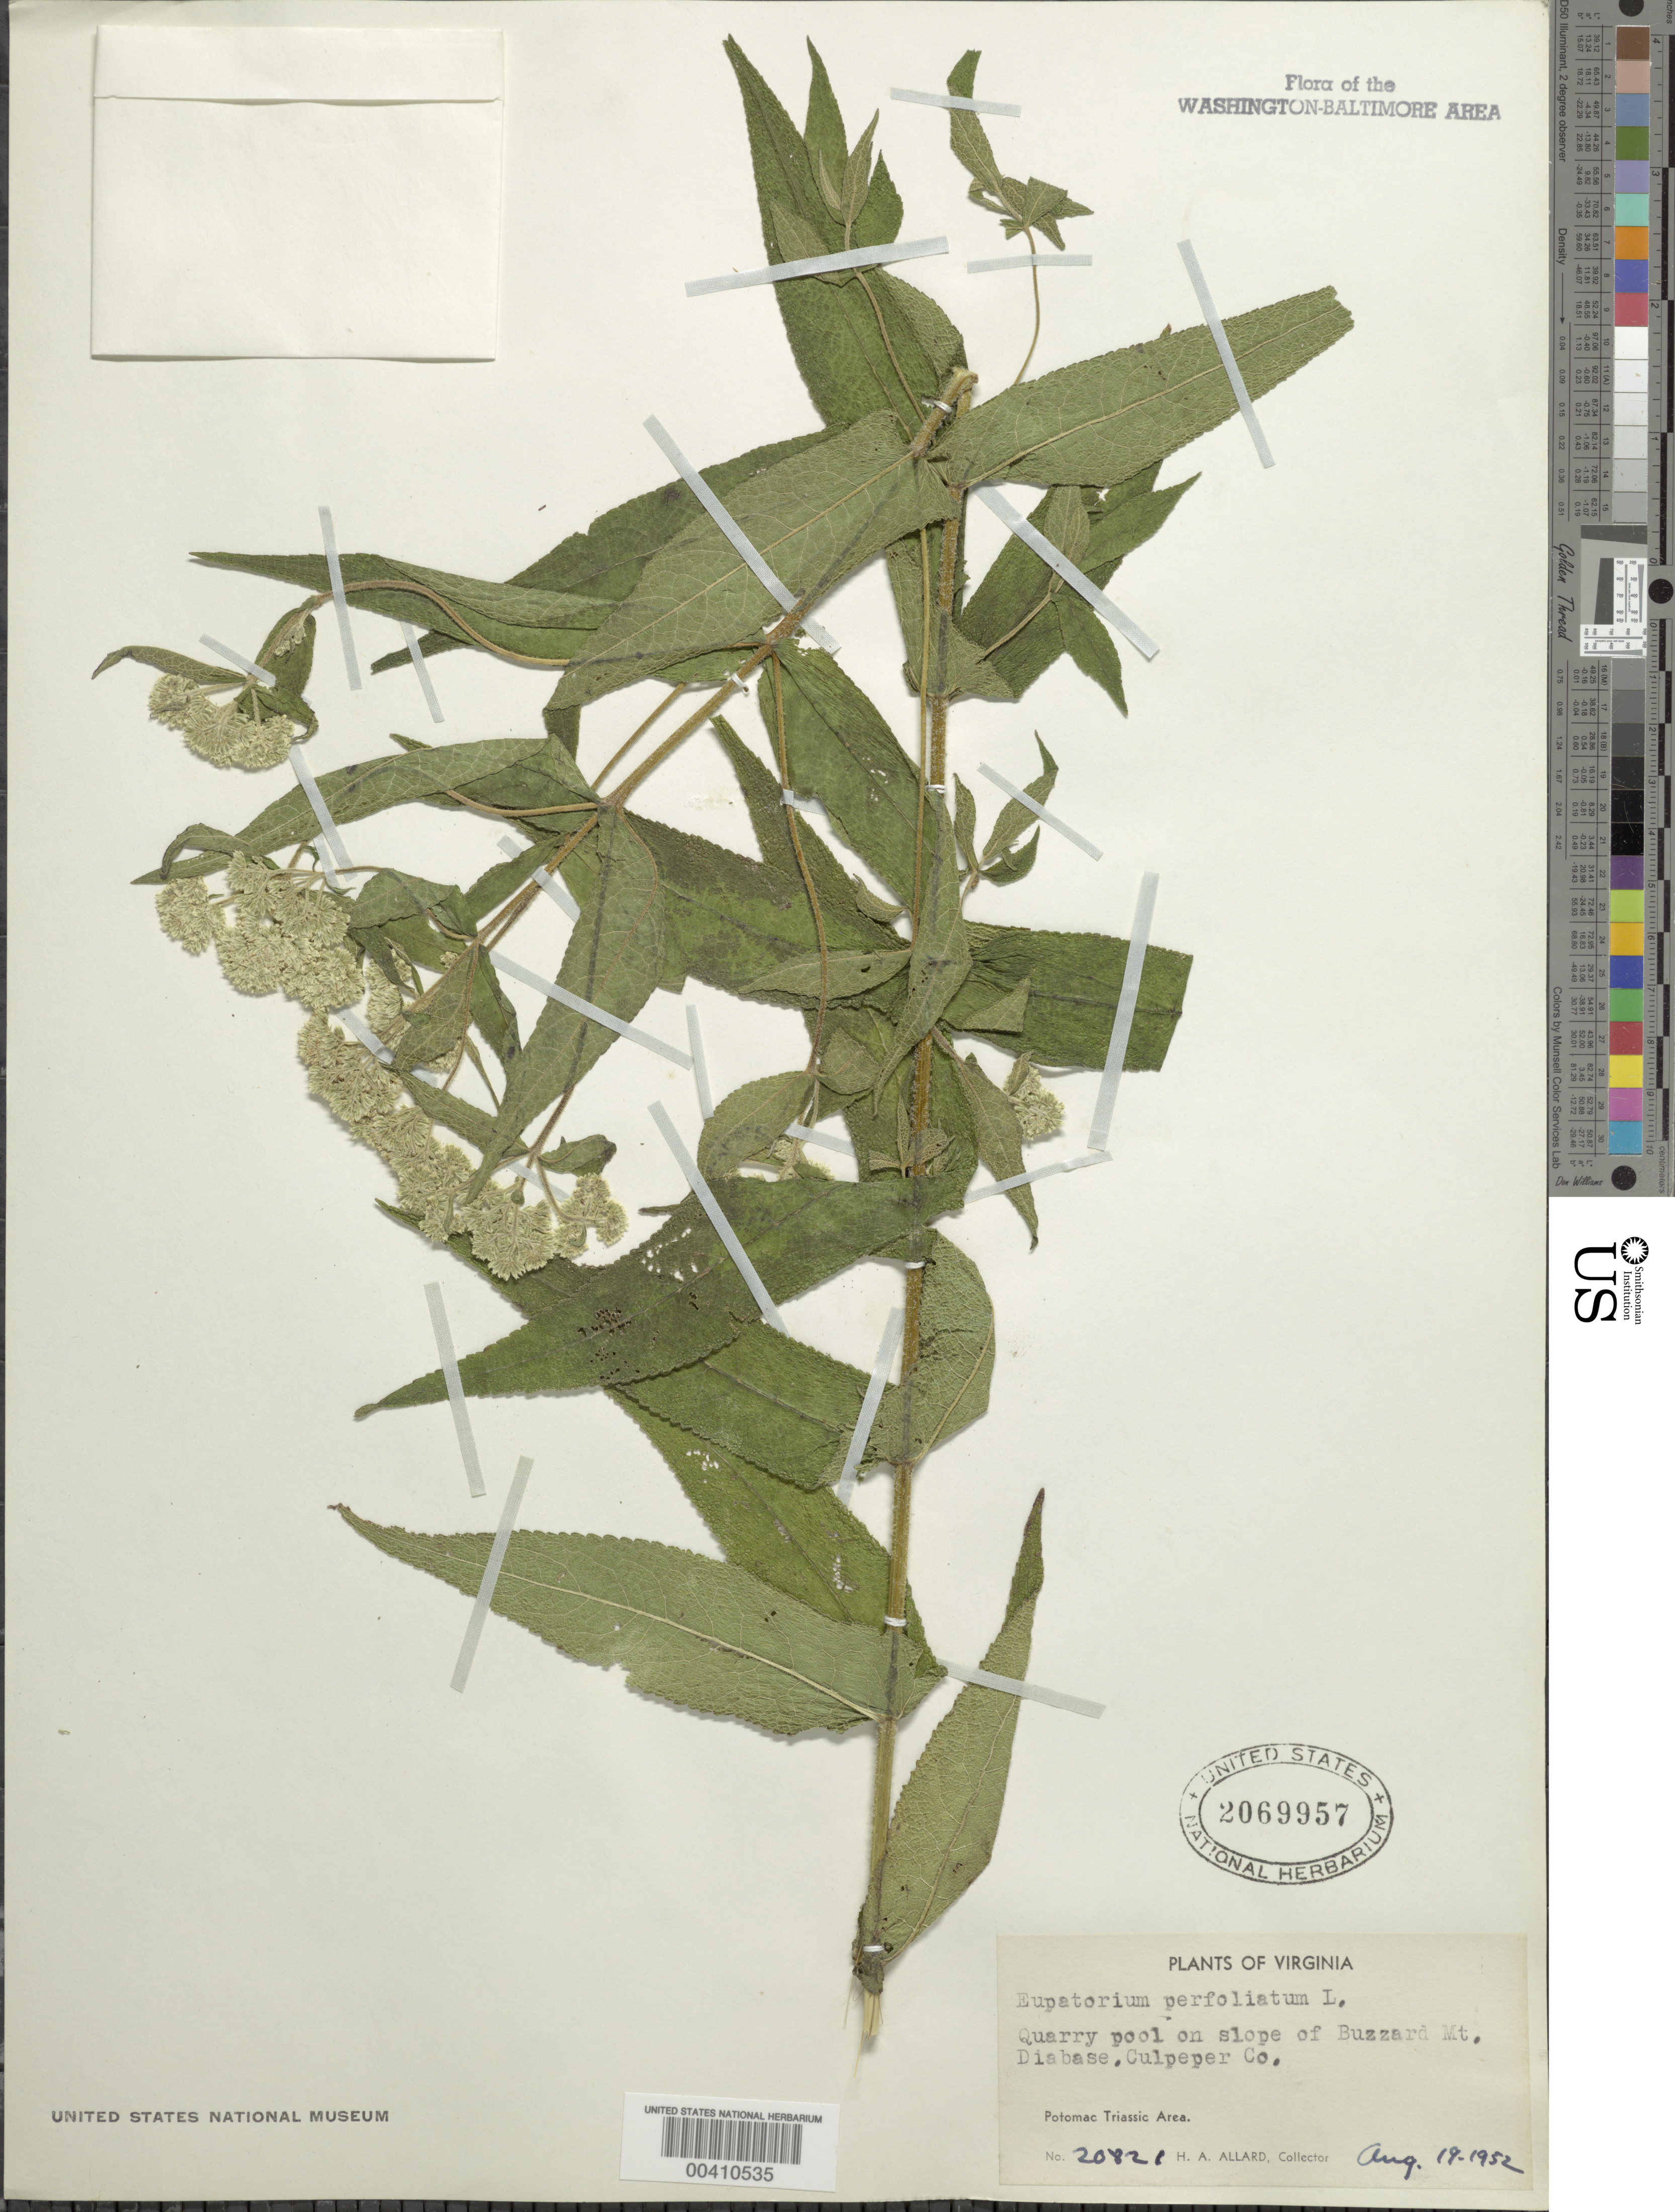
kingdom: Plantae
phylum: Tracheophyta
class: Magnoliopsida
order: Asterales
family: Asteraceae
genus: Eupatorium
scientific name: Eupatorium perfoliatum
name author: L.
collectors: H. A. Allard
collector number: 20826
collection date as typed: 19 Aug 1952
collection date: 1952-08-19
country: United States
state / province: Virginia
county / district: Culpeper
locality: Buzzard Mountain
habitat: Quarry pool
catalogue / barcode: US 2069957